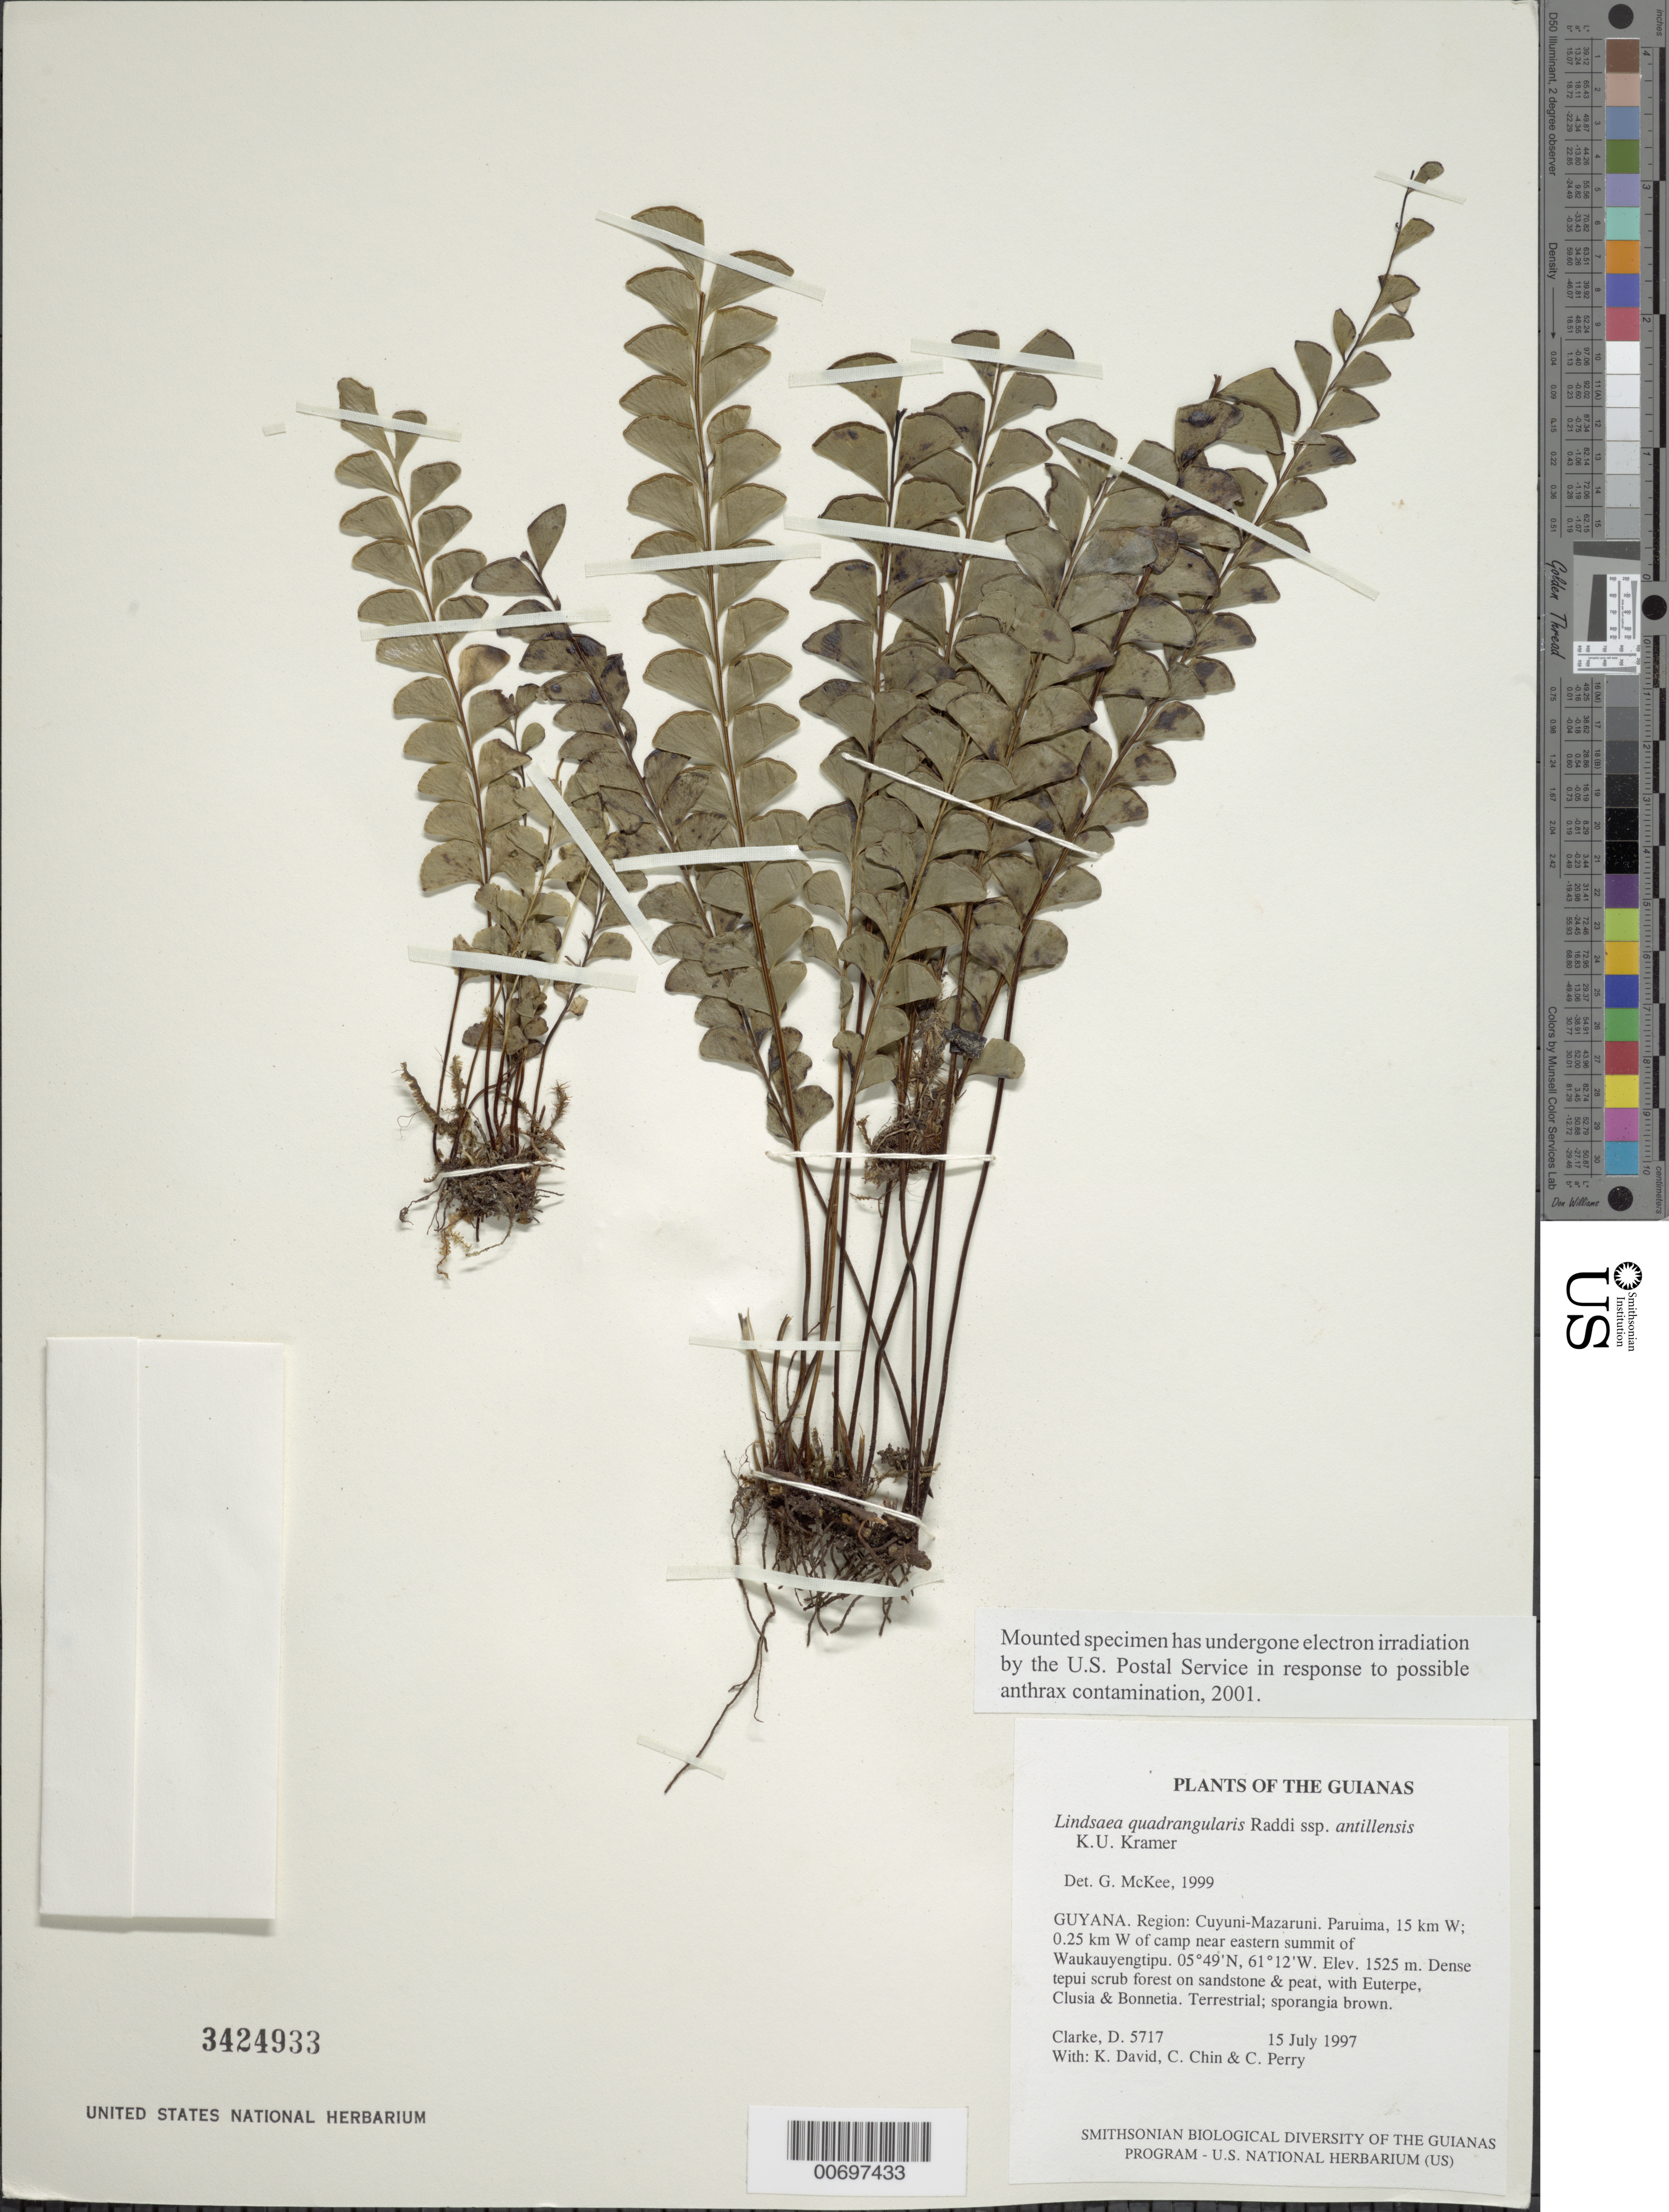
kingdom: Plantae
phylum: Tracheophyta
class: Polypodiopsida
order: Polypodiales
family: Lindsaeaceae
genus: Lindsaea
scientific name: Lindsaea quadrangularis subsp. antillensis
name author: K.U. Kramer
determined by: McKee, G. S., (US), NMNH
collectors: H. D. Clarke, K. David, C. Chin & C. Perry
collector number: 5717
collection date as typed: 15 July 1997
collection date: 1997-07-15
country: Guyana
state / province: Cuyuni-Mazaruni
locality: Paruima, 15 km W; 0.25 km W of camp near eastern summit of Waukauyengtipu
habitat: Dense tepui scrub forest on sandstone & peat, with Euterpe, Clusia & Bonnetia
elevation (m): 1525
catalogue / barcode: US 3424933